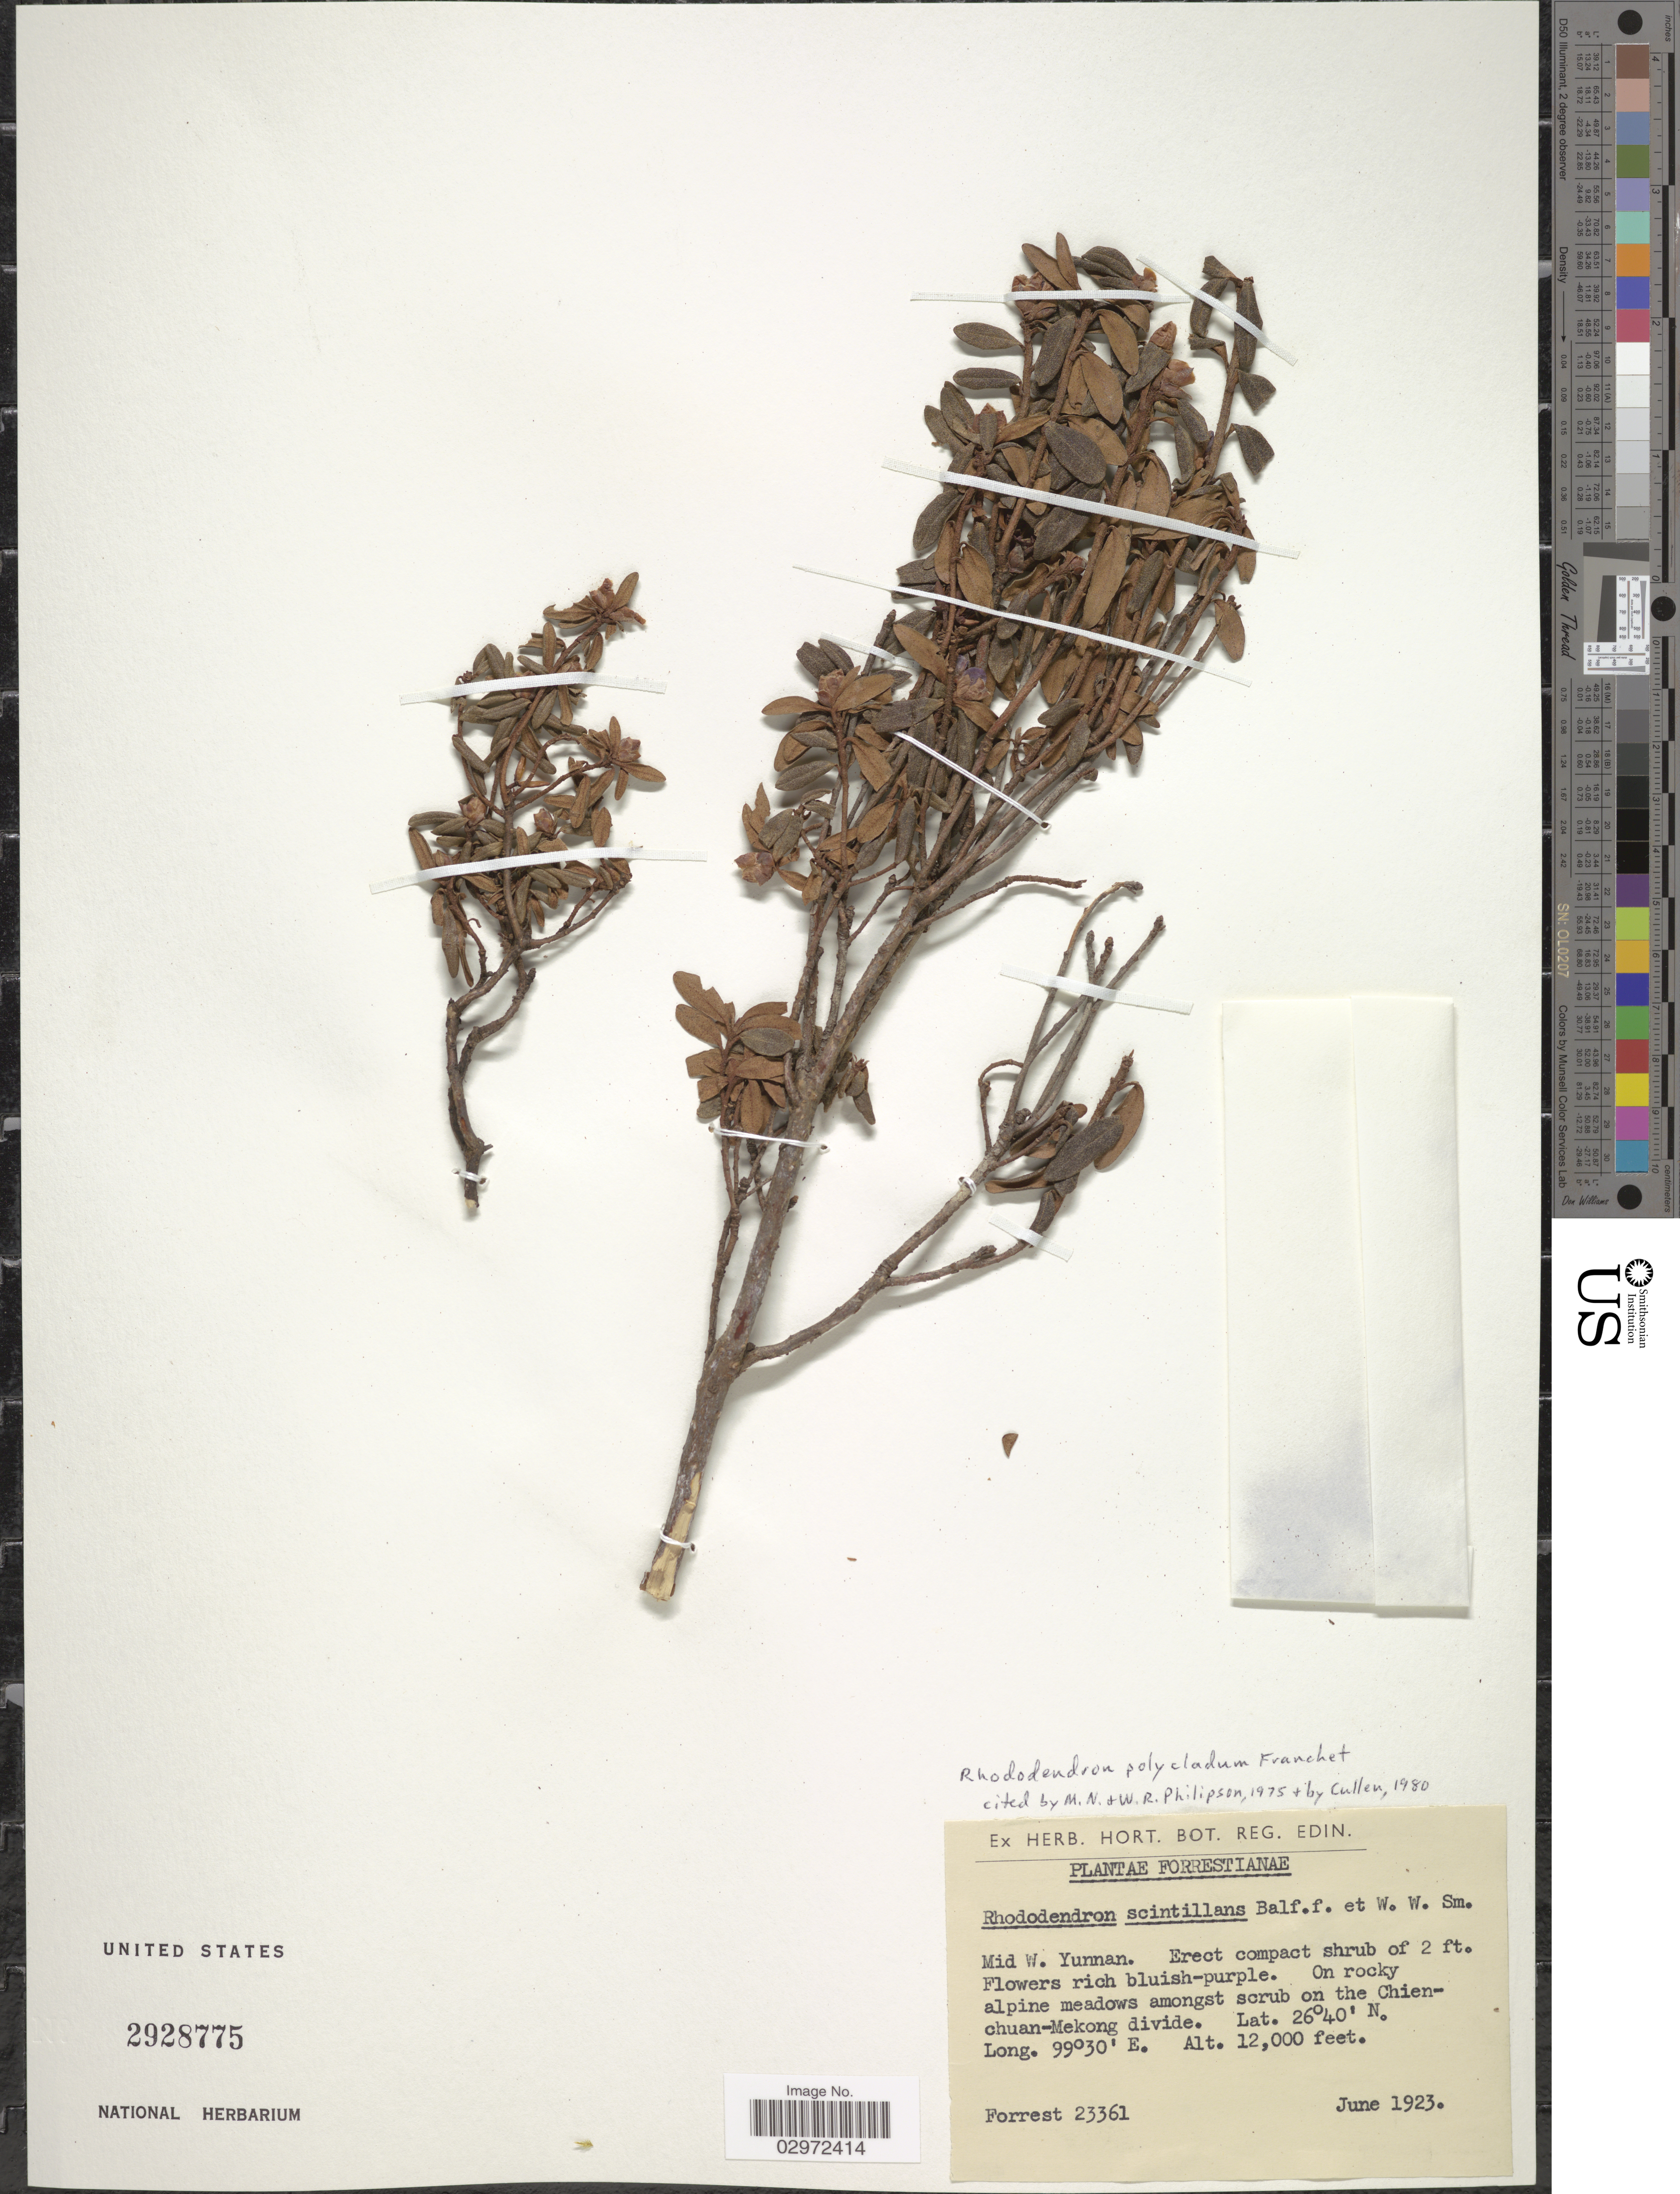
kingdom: Plantae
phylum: Tracheophyta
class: Magnoliopsida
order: Ericales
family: Ericaceae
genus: Rhododendron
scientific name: Rhododendron polycladum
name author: Franch.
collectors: -. Forrest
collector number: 23361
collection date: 1923-06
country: China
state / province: Yunnan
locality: Mid. W. Yunnan. On rocky alpine meadows amongst scrub on the Chienchuan-Mekong divide.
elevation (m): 3658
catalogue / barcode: US 2928775